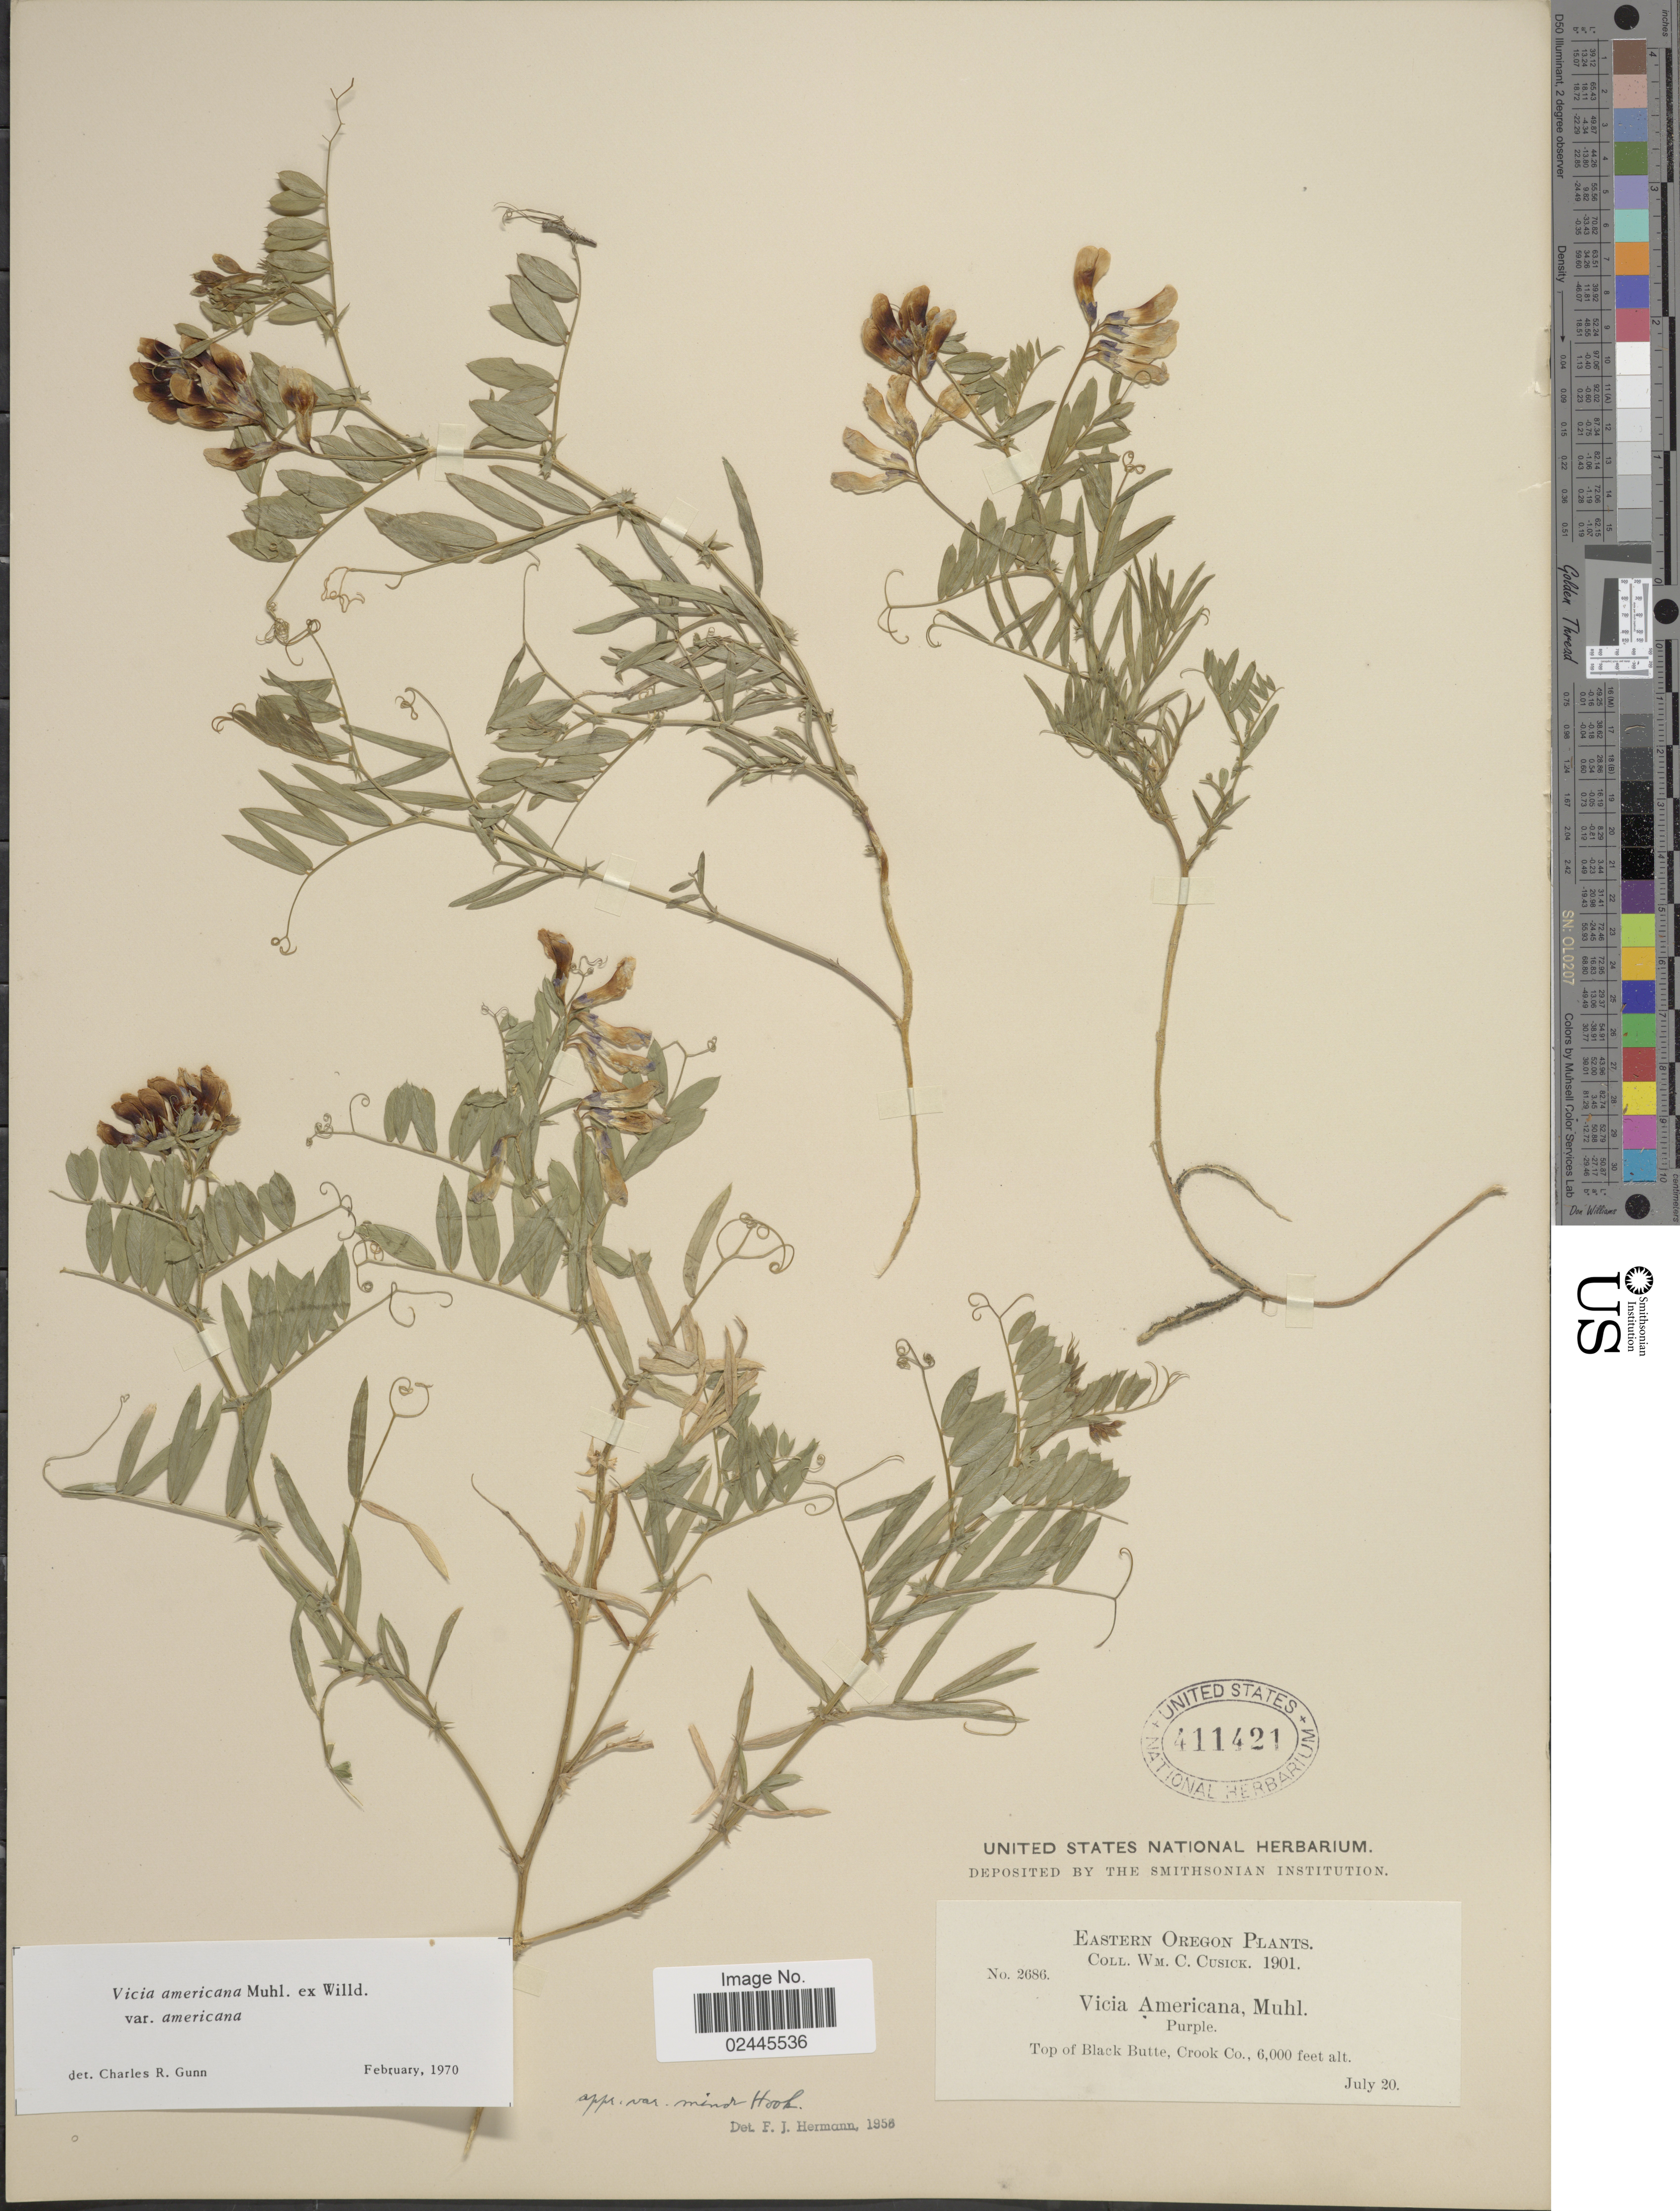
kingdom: Plantae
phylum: Tracheophyta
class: Magnoliopsida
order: Fabales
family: Fabaceae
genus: Vicia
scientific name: Vicia americana var. americana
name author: Muhl. ex Willd.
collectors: W. C. Cusick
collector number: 2686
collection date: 1901-06-20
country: United States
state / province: Oregon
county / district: Crook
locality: Eastern Oregon, Top of Black Butte, Crook Co.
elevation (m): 1829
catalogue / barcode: US 411421